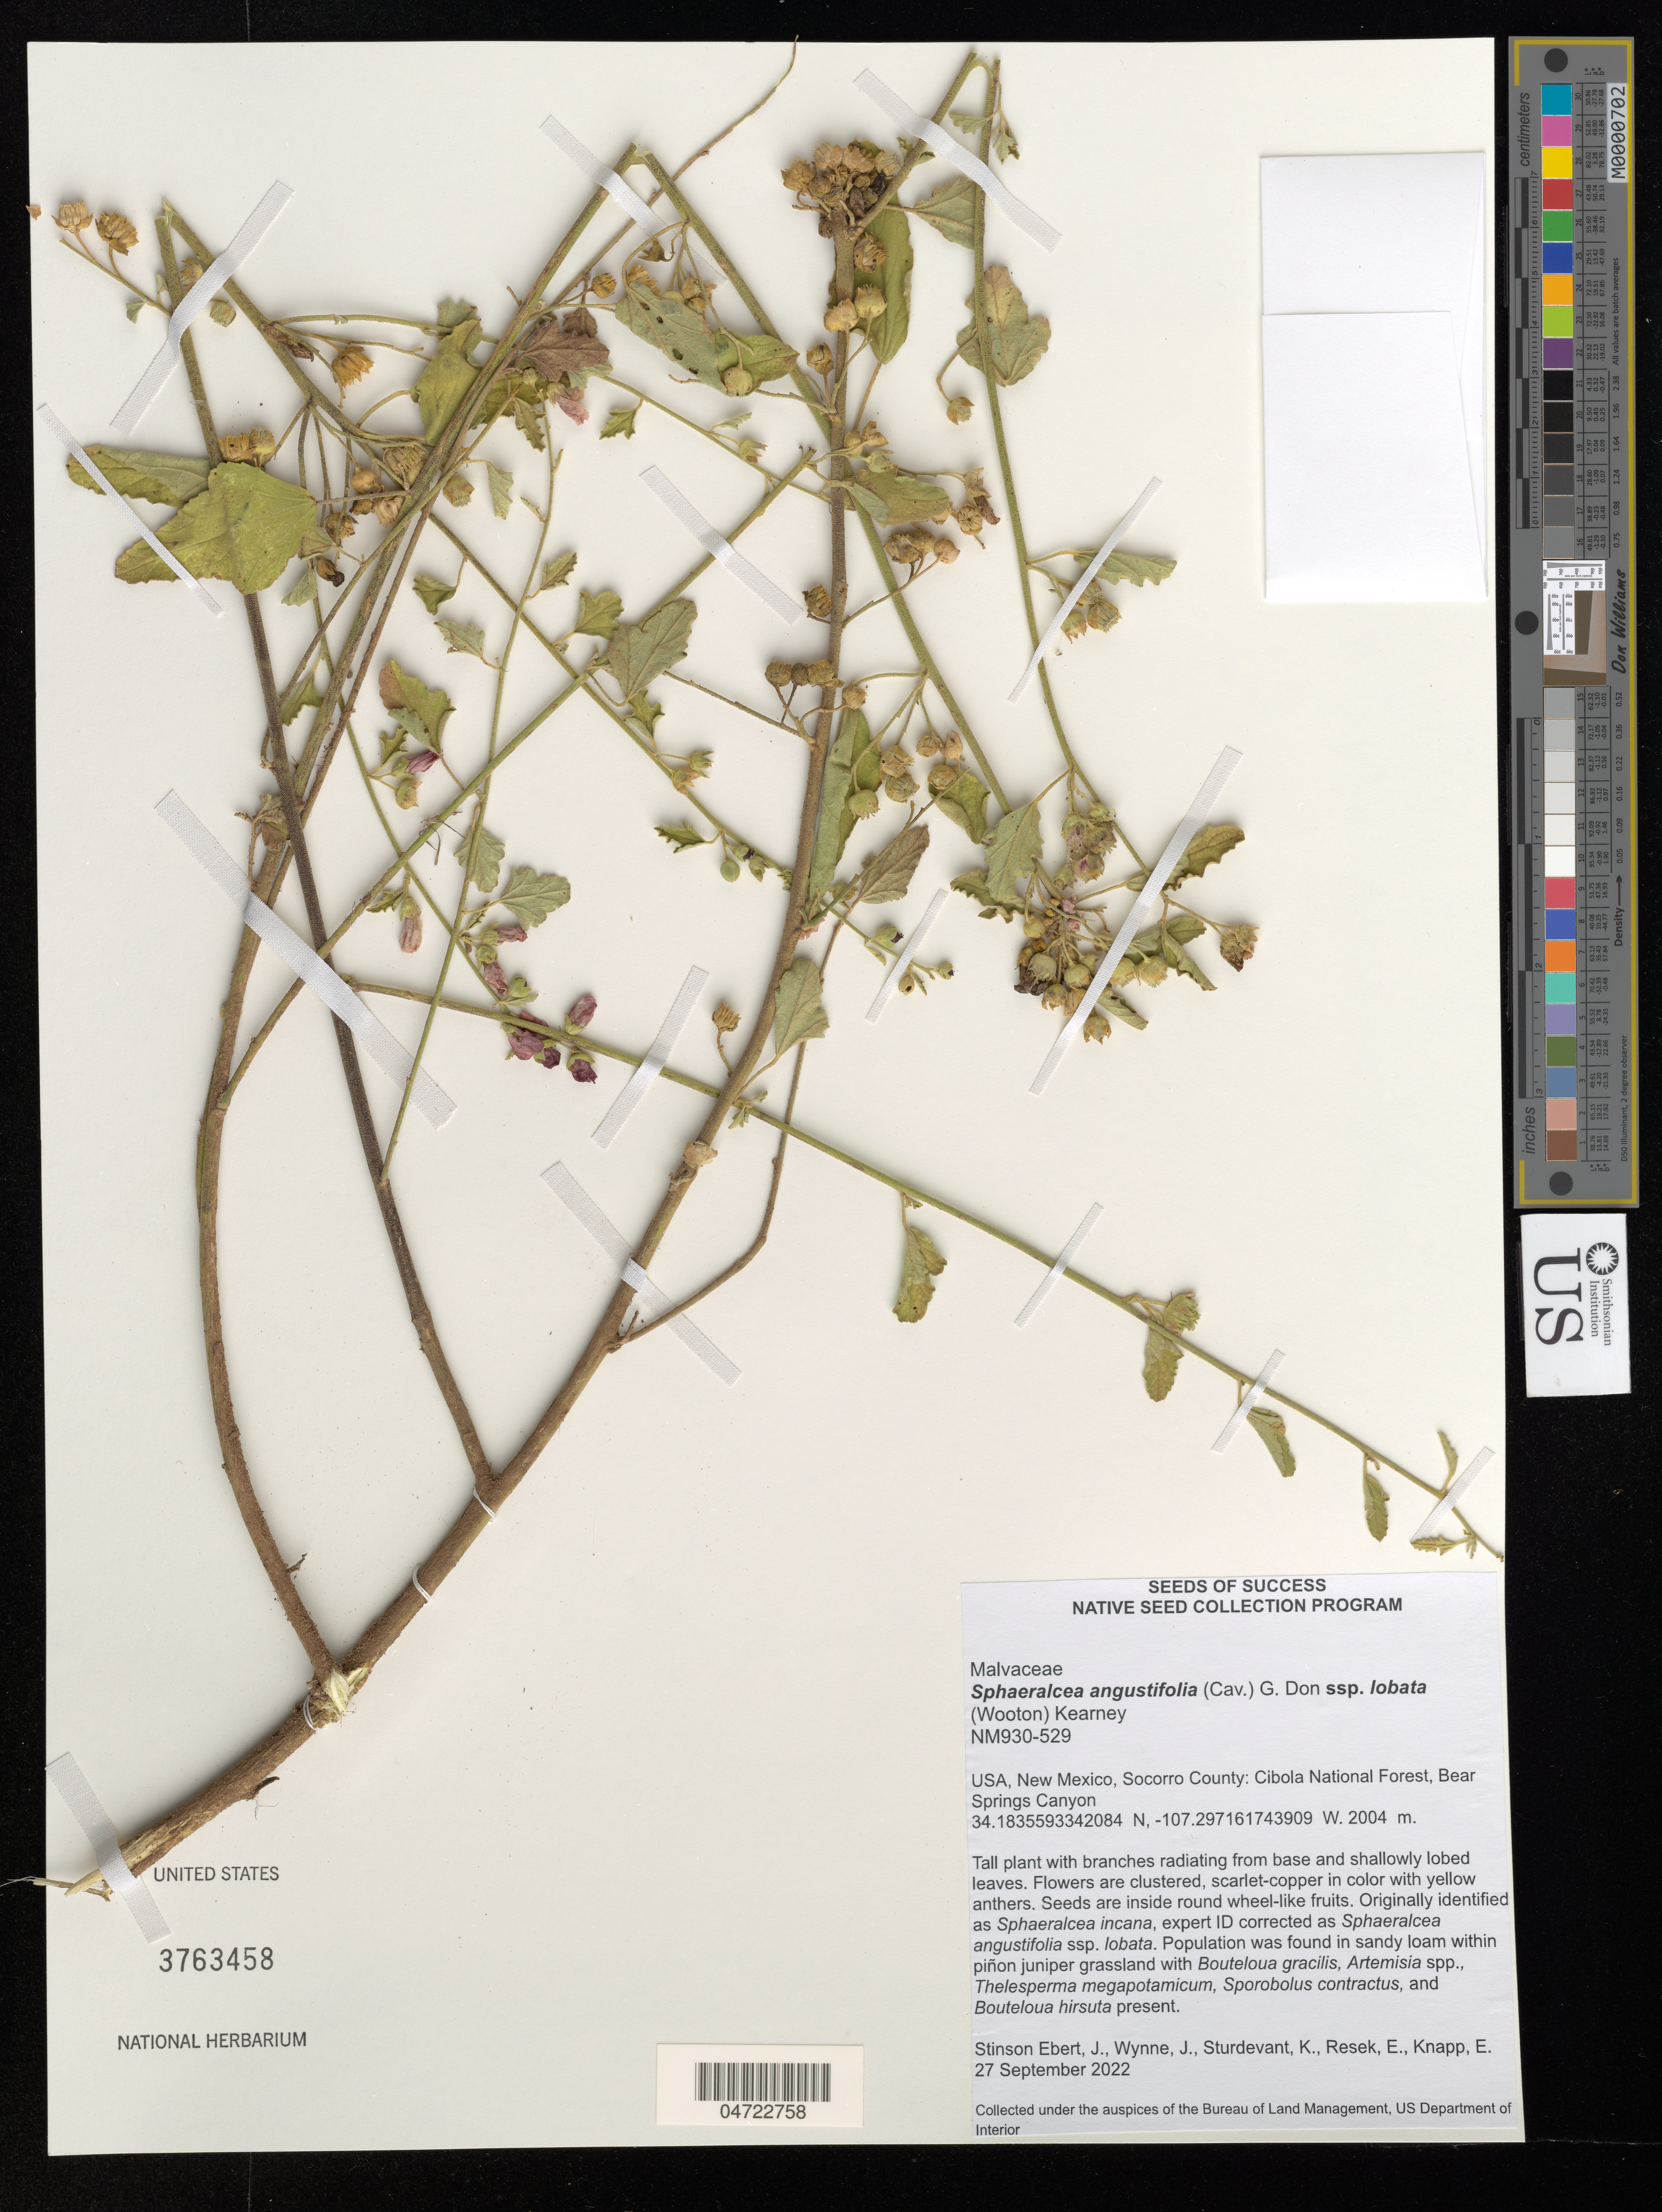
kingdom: Plantae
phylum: Tracheophyta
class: Magnoliopsida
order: Malvales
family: Malvaceae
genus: Sphaeralcea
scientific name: Sphaeralcea angustifolia subsp. lobata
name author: (Wooton) Kearney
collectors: J. Stinson Ebert, J. Wynne, K. Sturdevant, E. Resek & E. Knapp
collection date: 2022-09-27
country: United States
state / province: New Mexico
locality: Socorro County: Cibola National Forest, Bear Springs Canyon.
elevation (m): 2004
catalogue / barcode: US 3763458